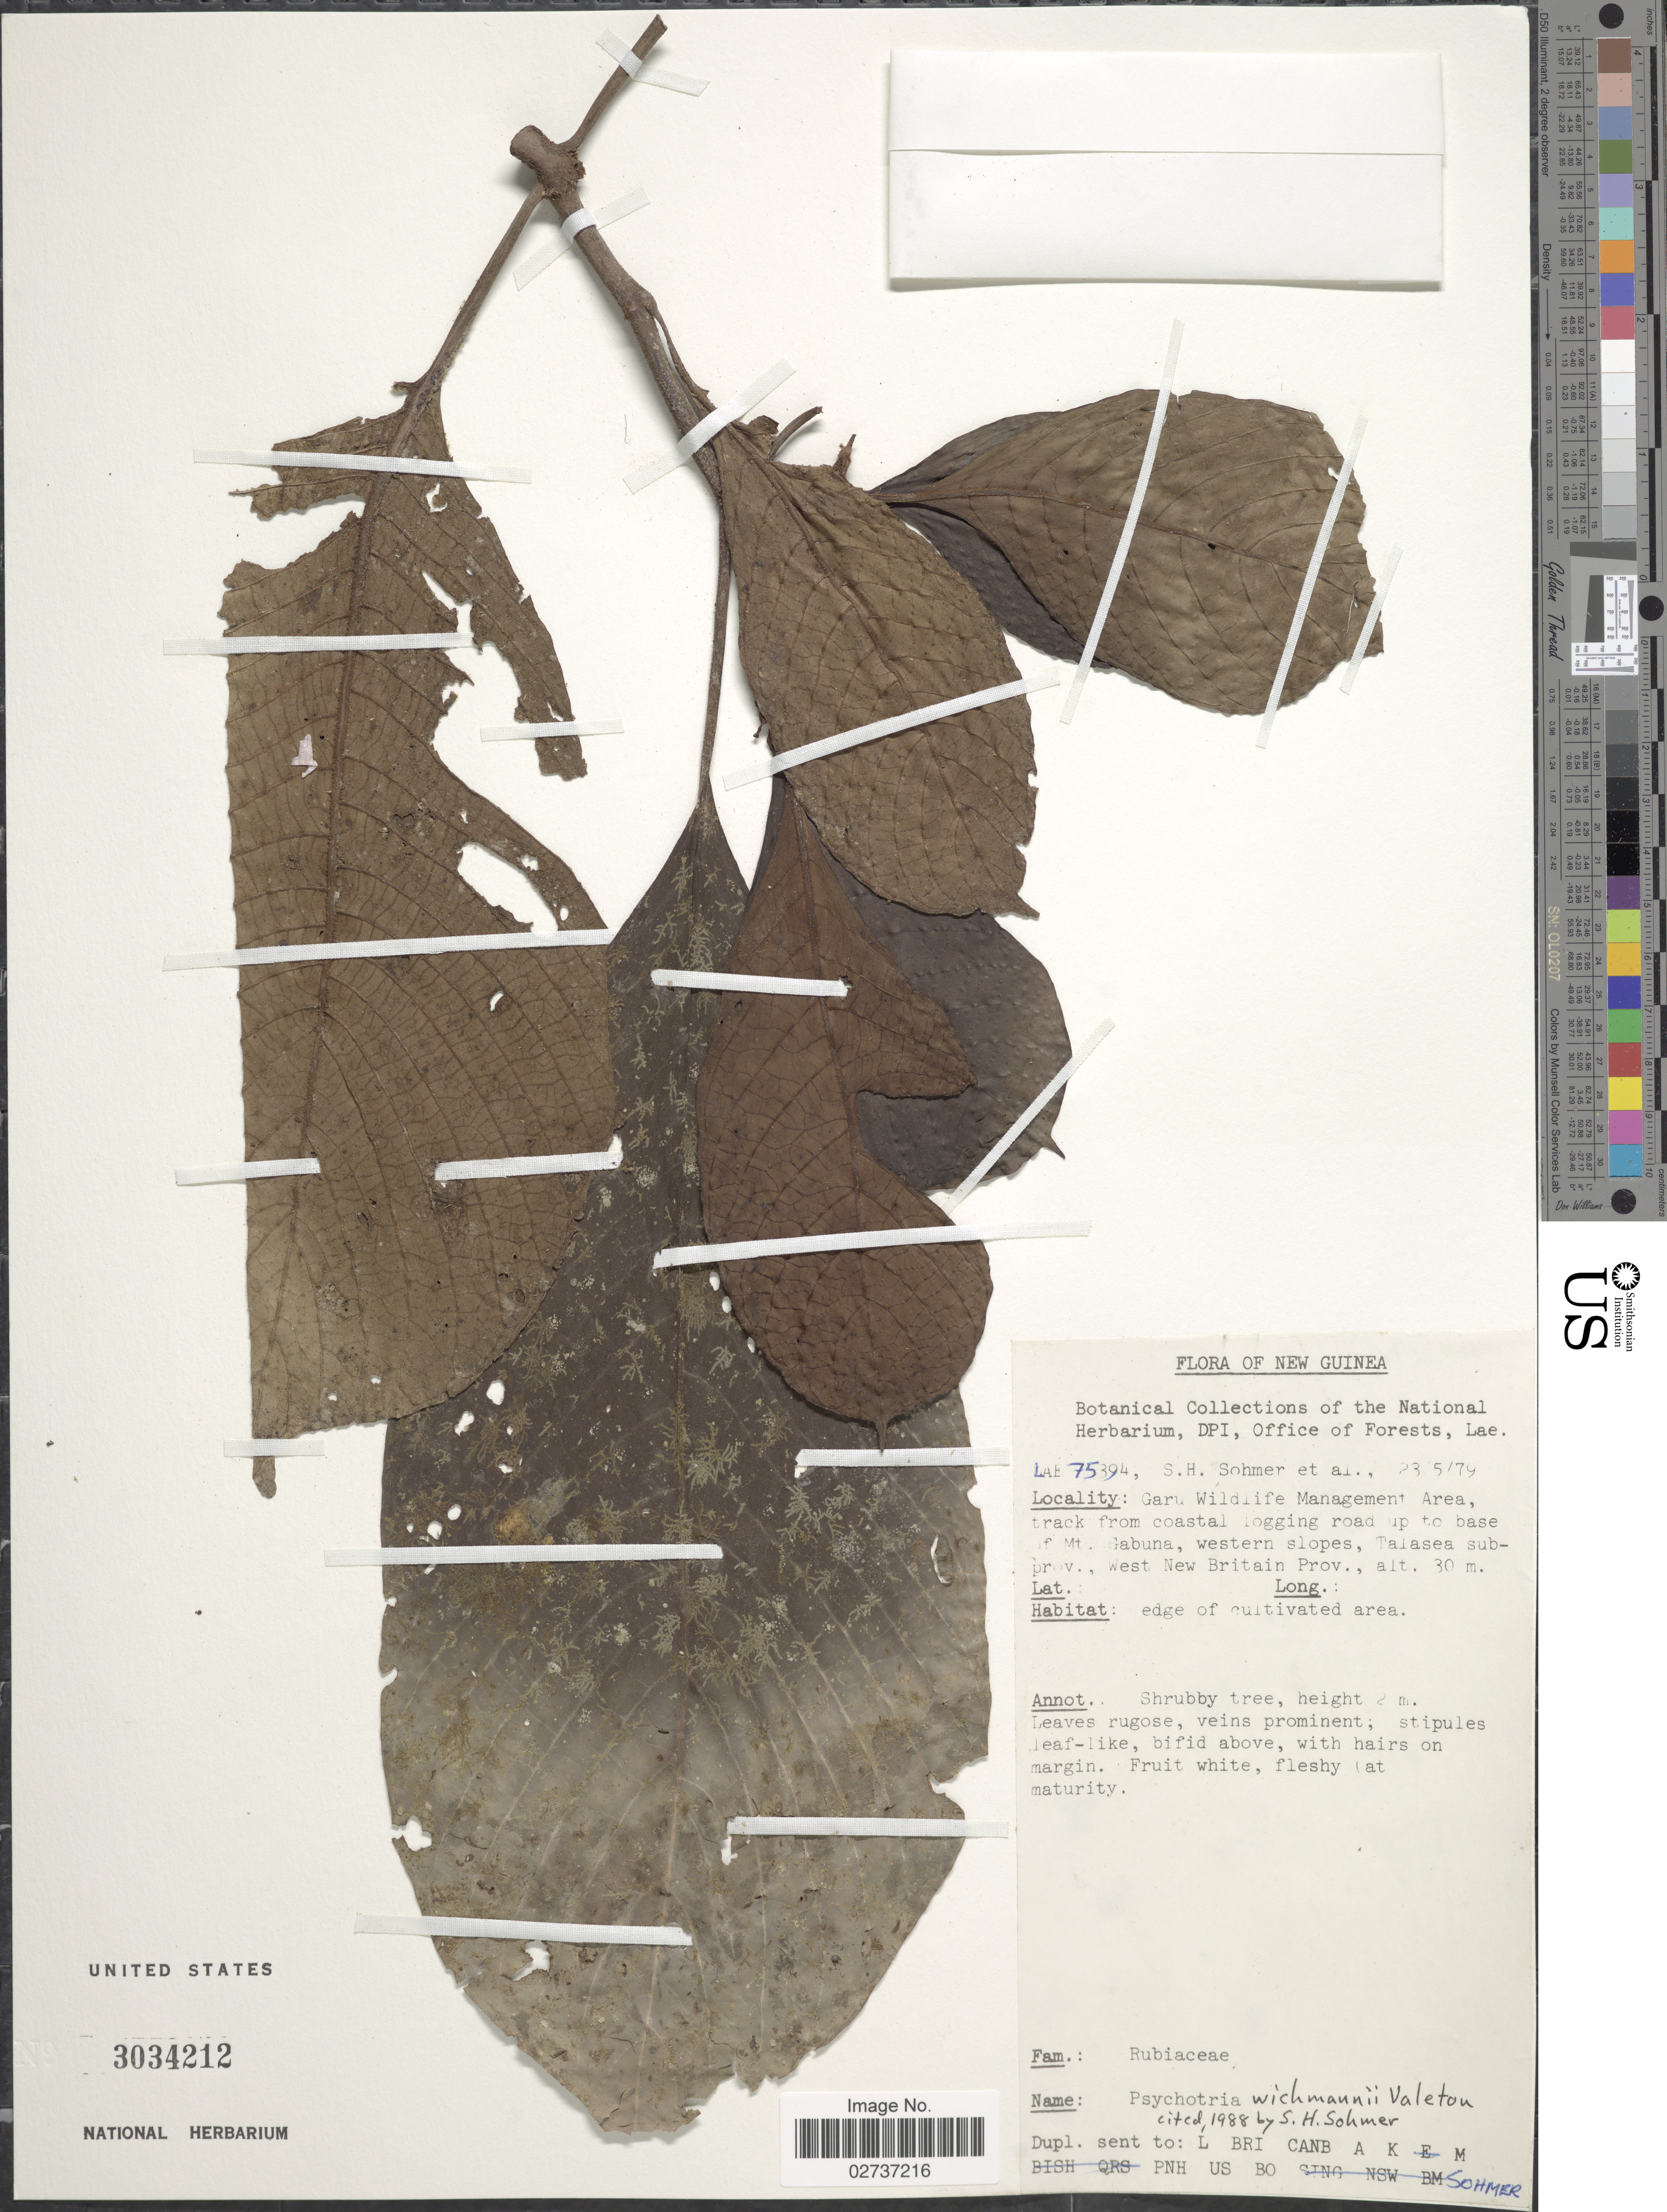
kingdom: Plantae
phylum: Tracheophyta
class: Magnoliopsida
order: Gentianales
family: Rubiaceae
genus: Psychotria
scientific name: Psychotria wichmannii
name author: Valeton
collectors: S. H. Sohmer & et al.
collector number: LAE 75394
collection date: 1979-05-23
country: Papua New Guinea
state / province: West New Britain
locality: New Guinea, Garu Wildlife Management Area, track from coastal logging road up to base of Mt. Gabuna, western slopes, Talasea sub prov., West New Britain Prov.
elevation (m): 30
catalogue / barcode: US 3034212